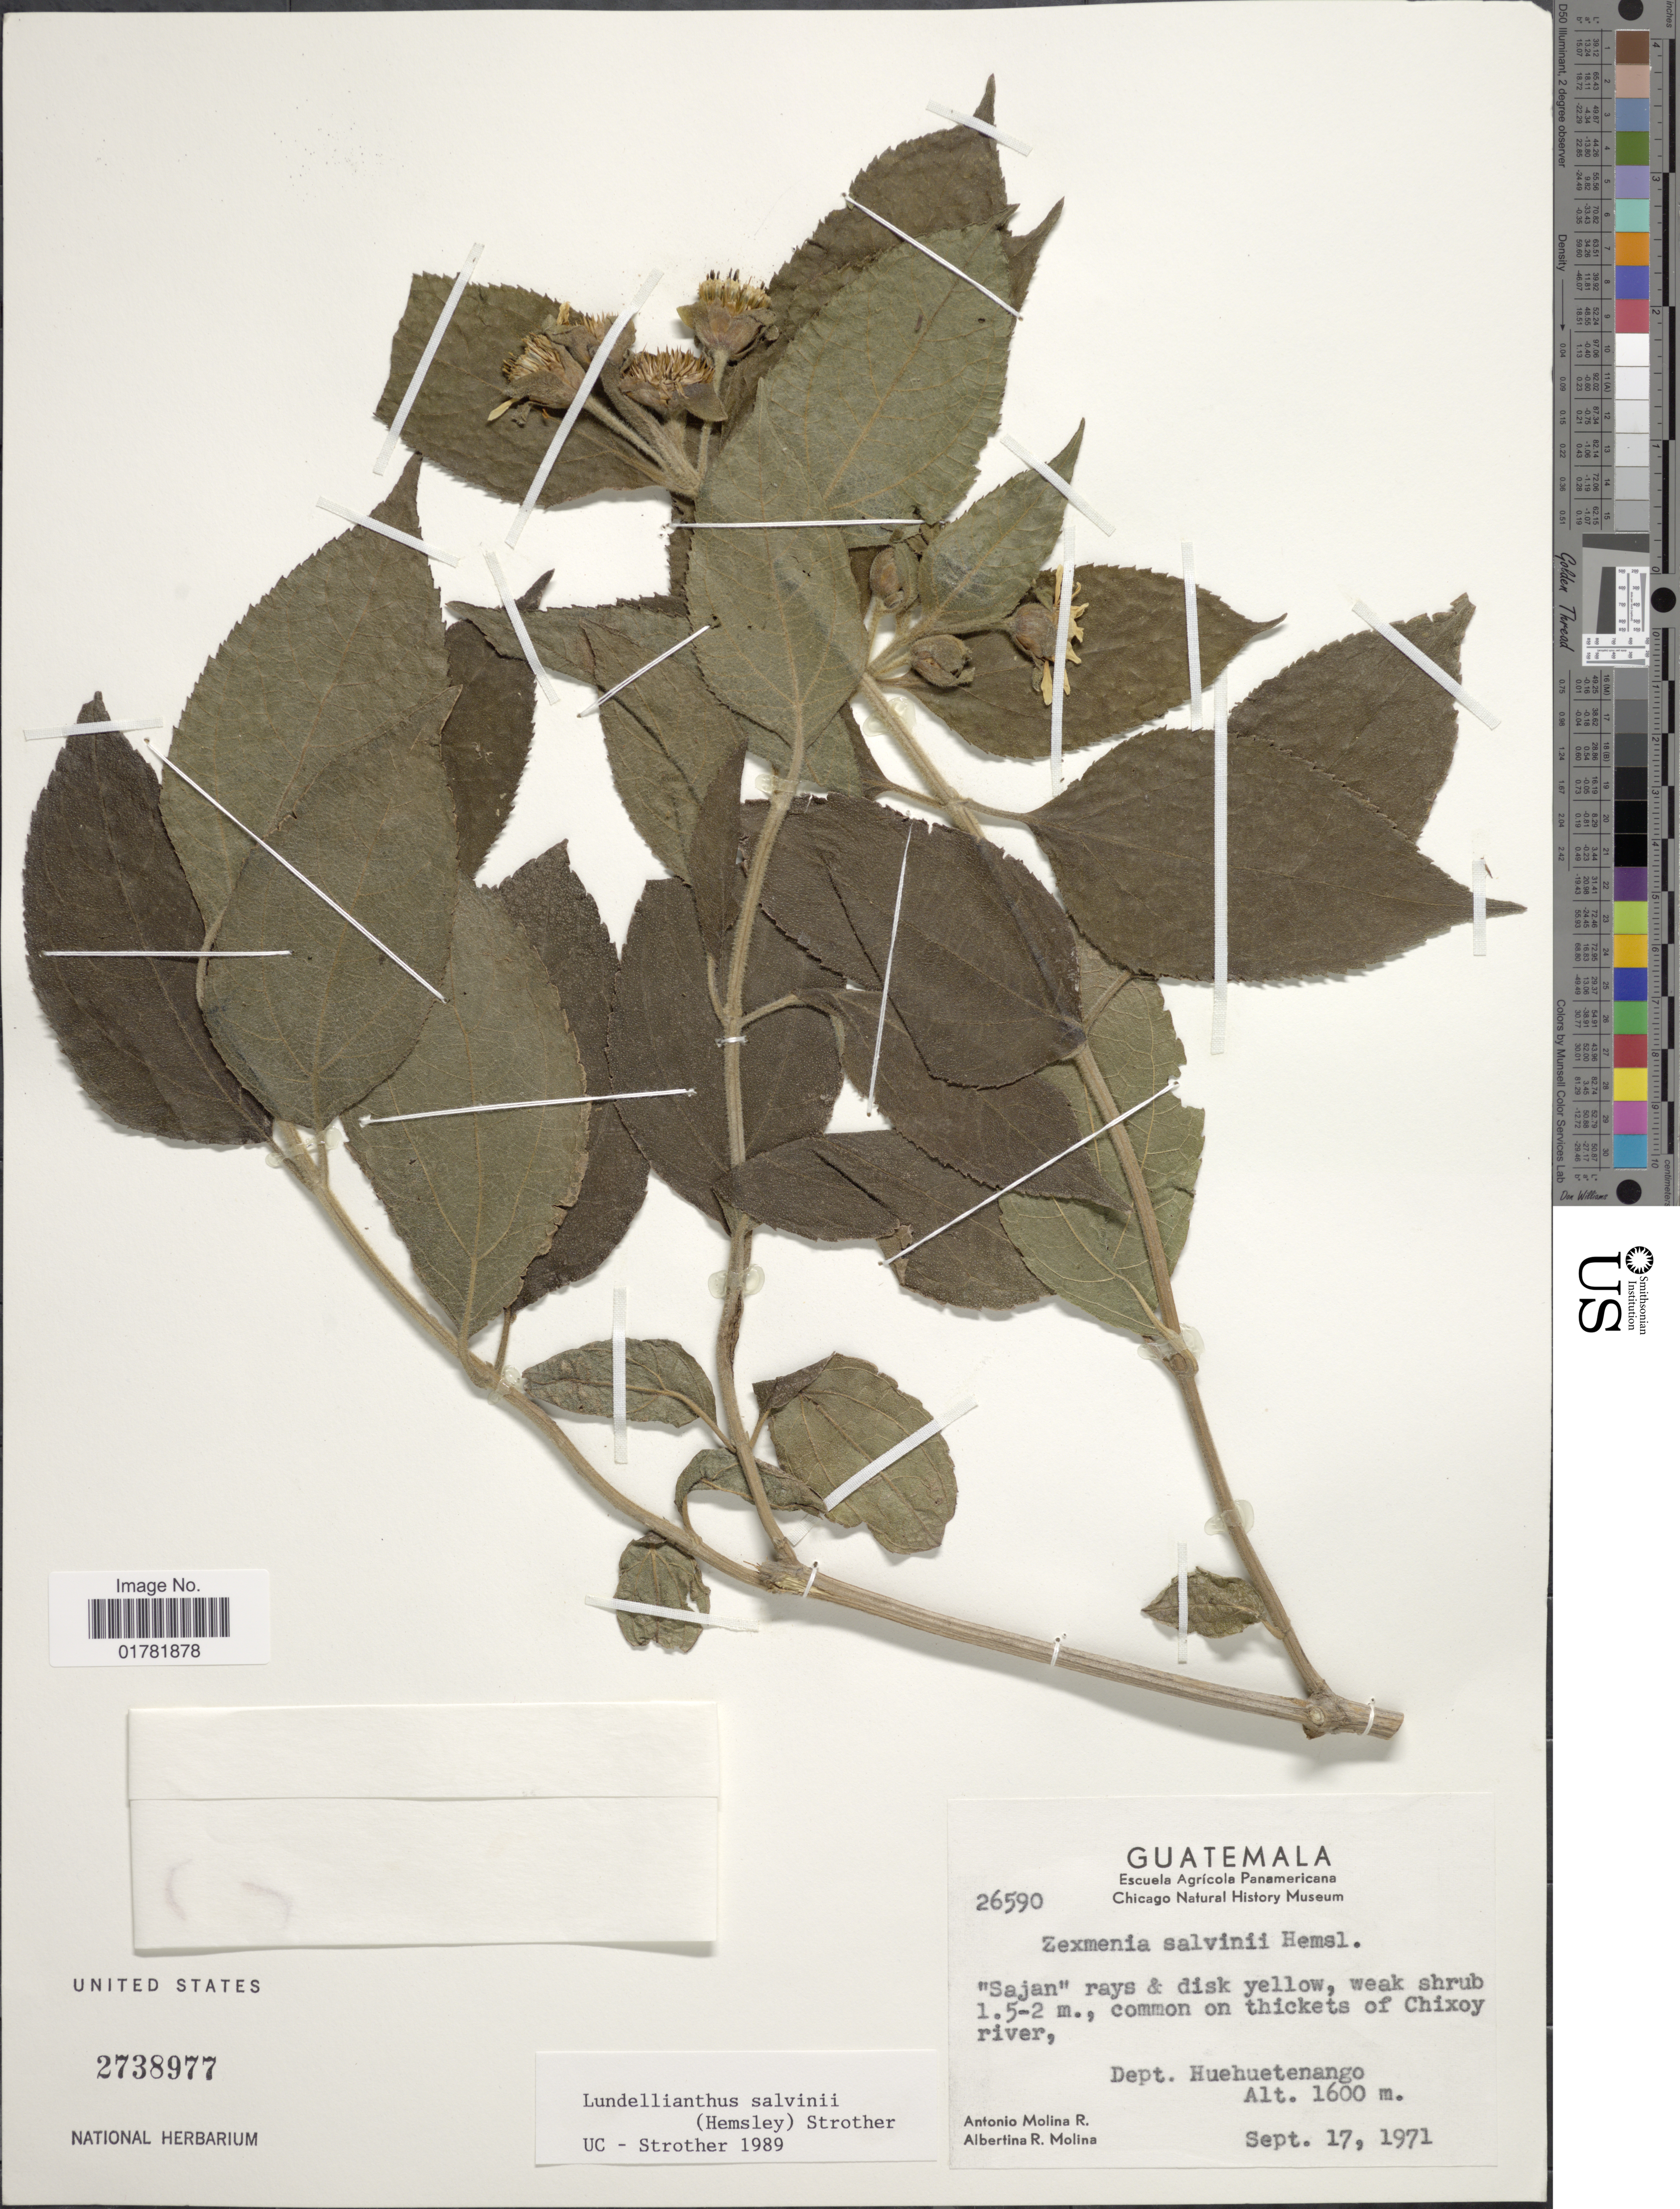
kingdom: Plantae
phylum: Tracheophyta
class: Magnoliopsida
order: Asterales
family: Asteraceae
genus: Lundellianthus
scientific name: Lundellianthus salvinii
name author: (Hemsl.) Strother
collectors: A. Molina R. & A. R. Molina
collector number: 26590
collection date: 1971-09-17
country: Guatemala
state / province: Huehuetenango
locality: Common on thickets of Cgixoy, Dept. Huehuetenago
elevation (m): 1600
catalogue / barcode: US 2738977